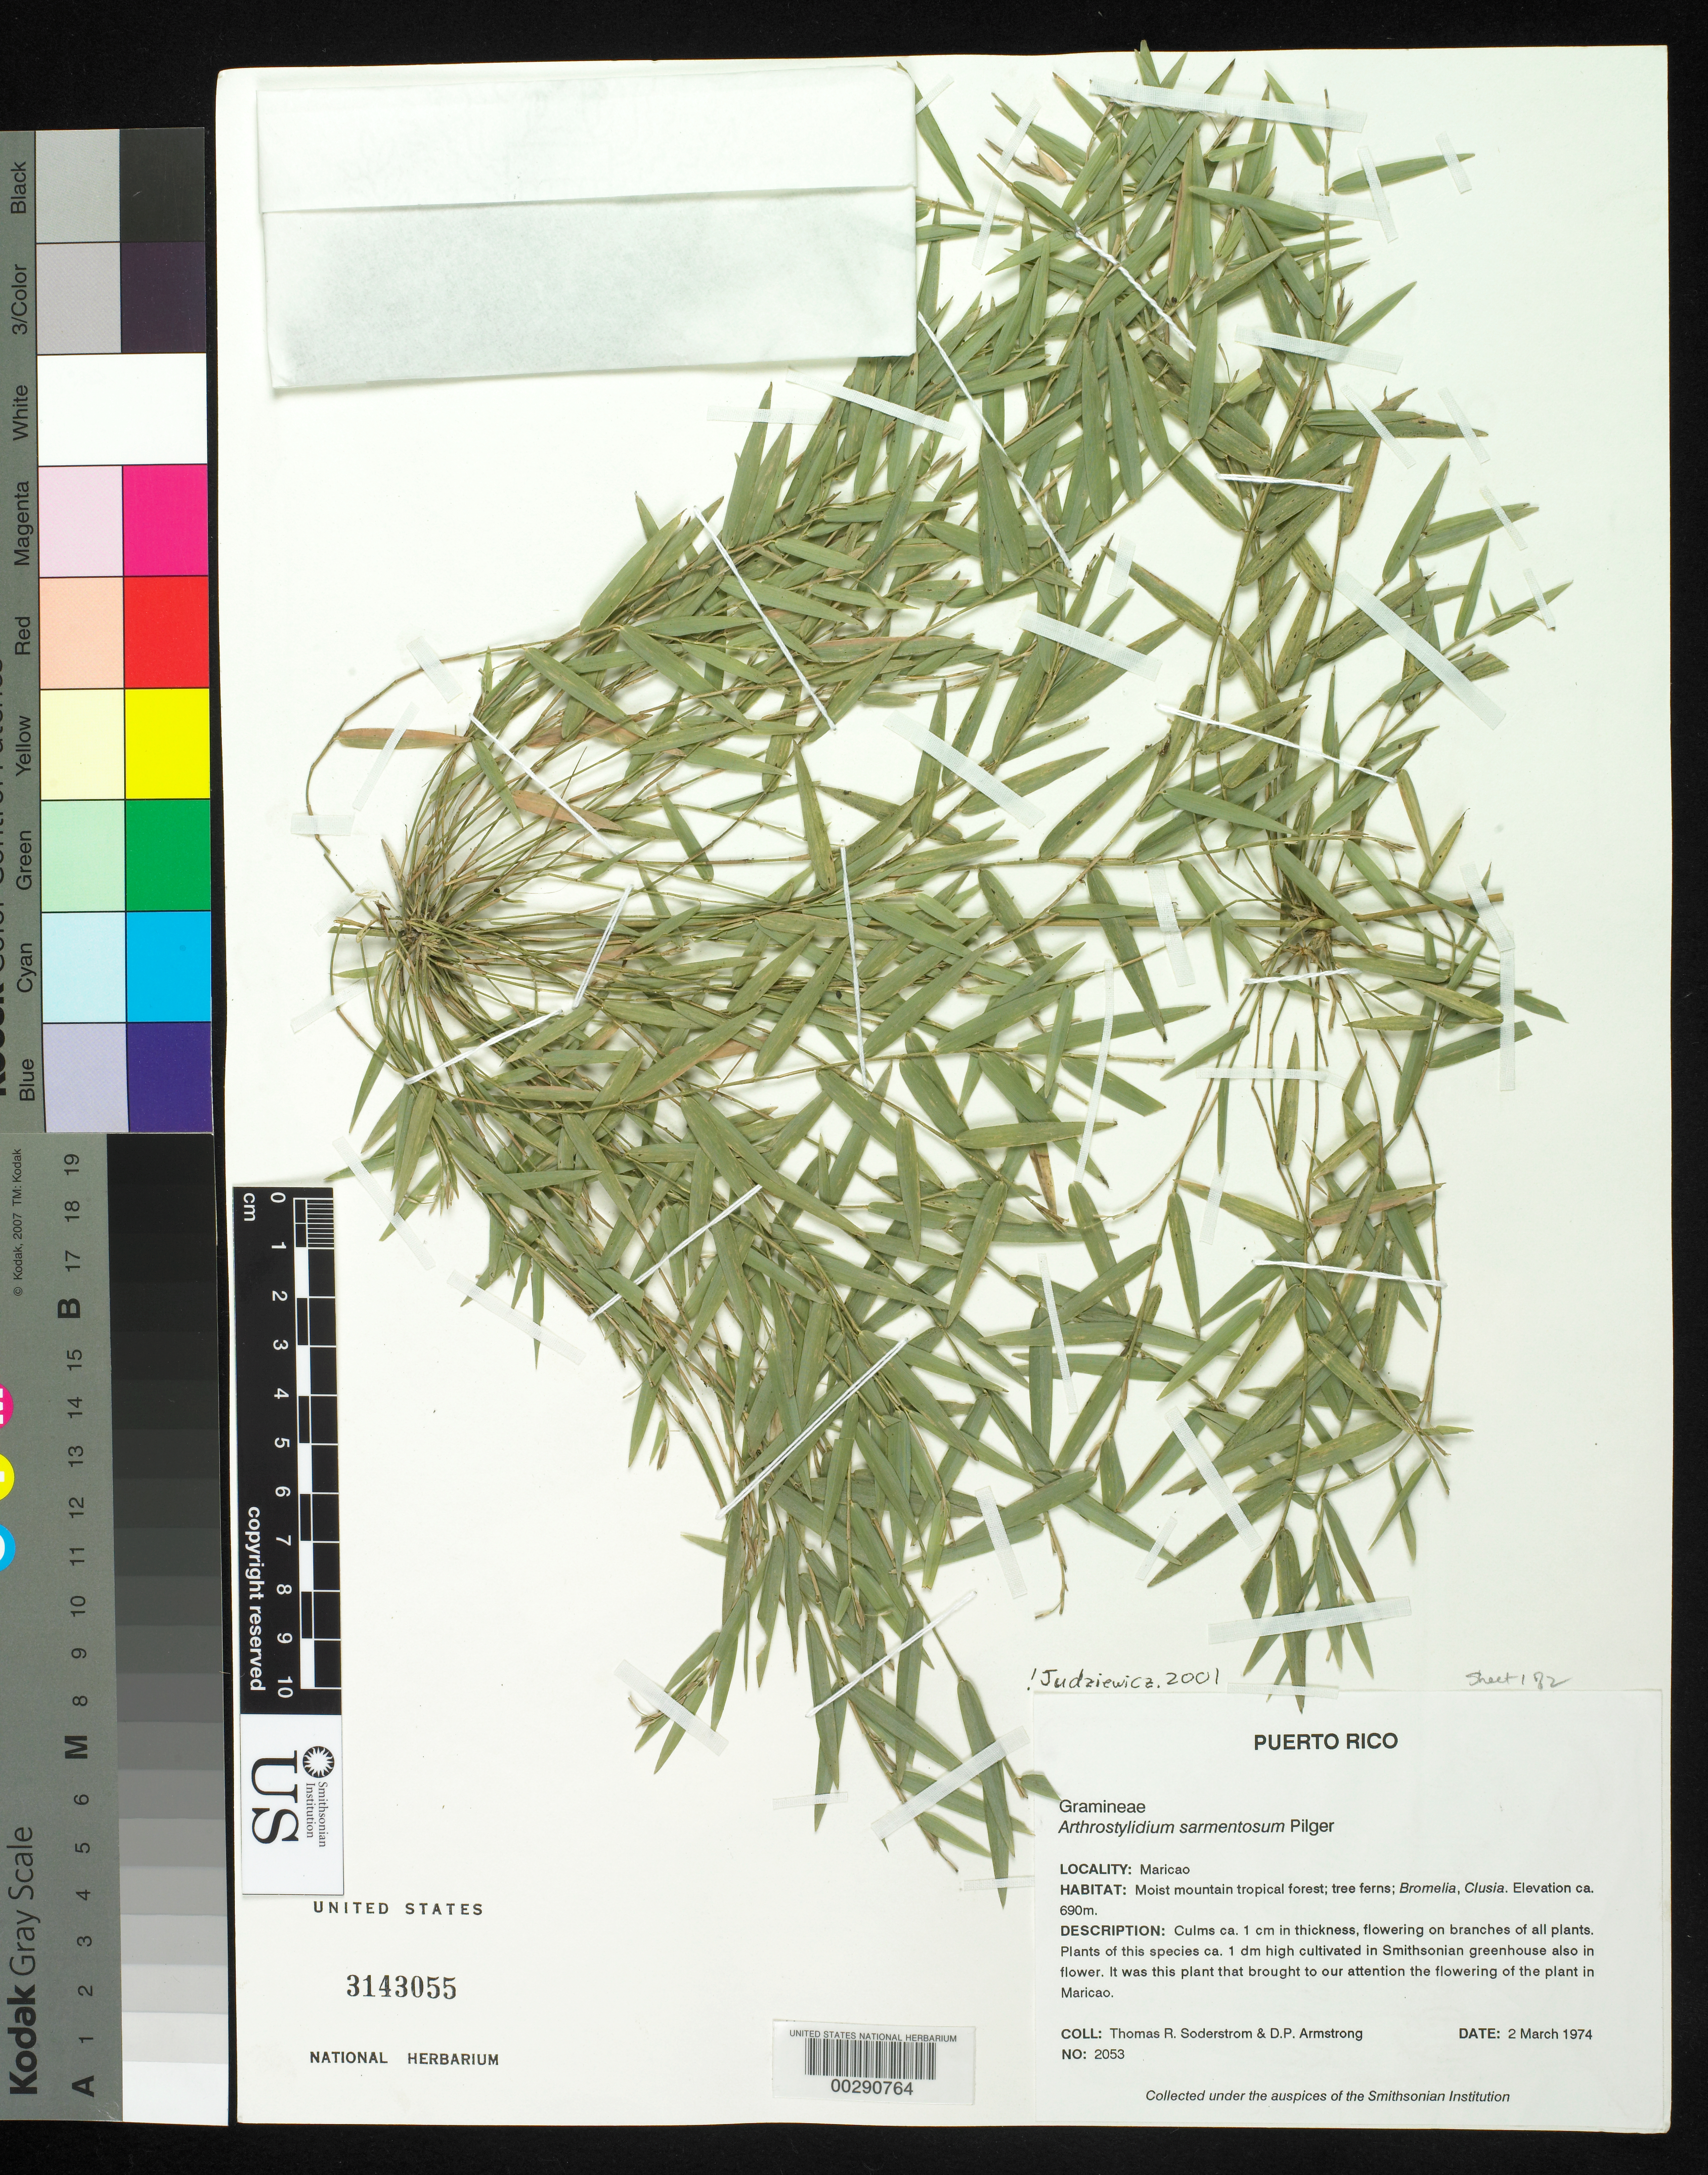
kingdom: Plantae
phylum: Tracheophyta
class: Liliopsida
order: Poales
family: Poaceae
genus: Arthrostylidium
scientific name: Arthrostylidium sarmentosum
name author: Pilg. in Urb.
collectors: T. R. Soderstrom & D. P. Armstrong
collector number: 2053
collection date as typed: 02 Mar 1974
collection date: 1974-03-02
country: Puerto Rico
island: Greater Antilles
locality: Maricao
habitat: Moist mountain tropical forest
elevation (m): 690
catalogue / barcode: US 3143055